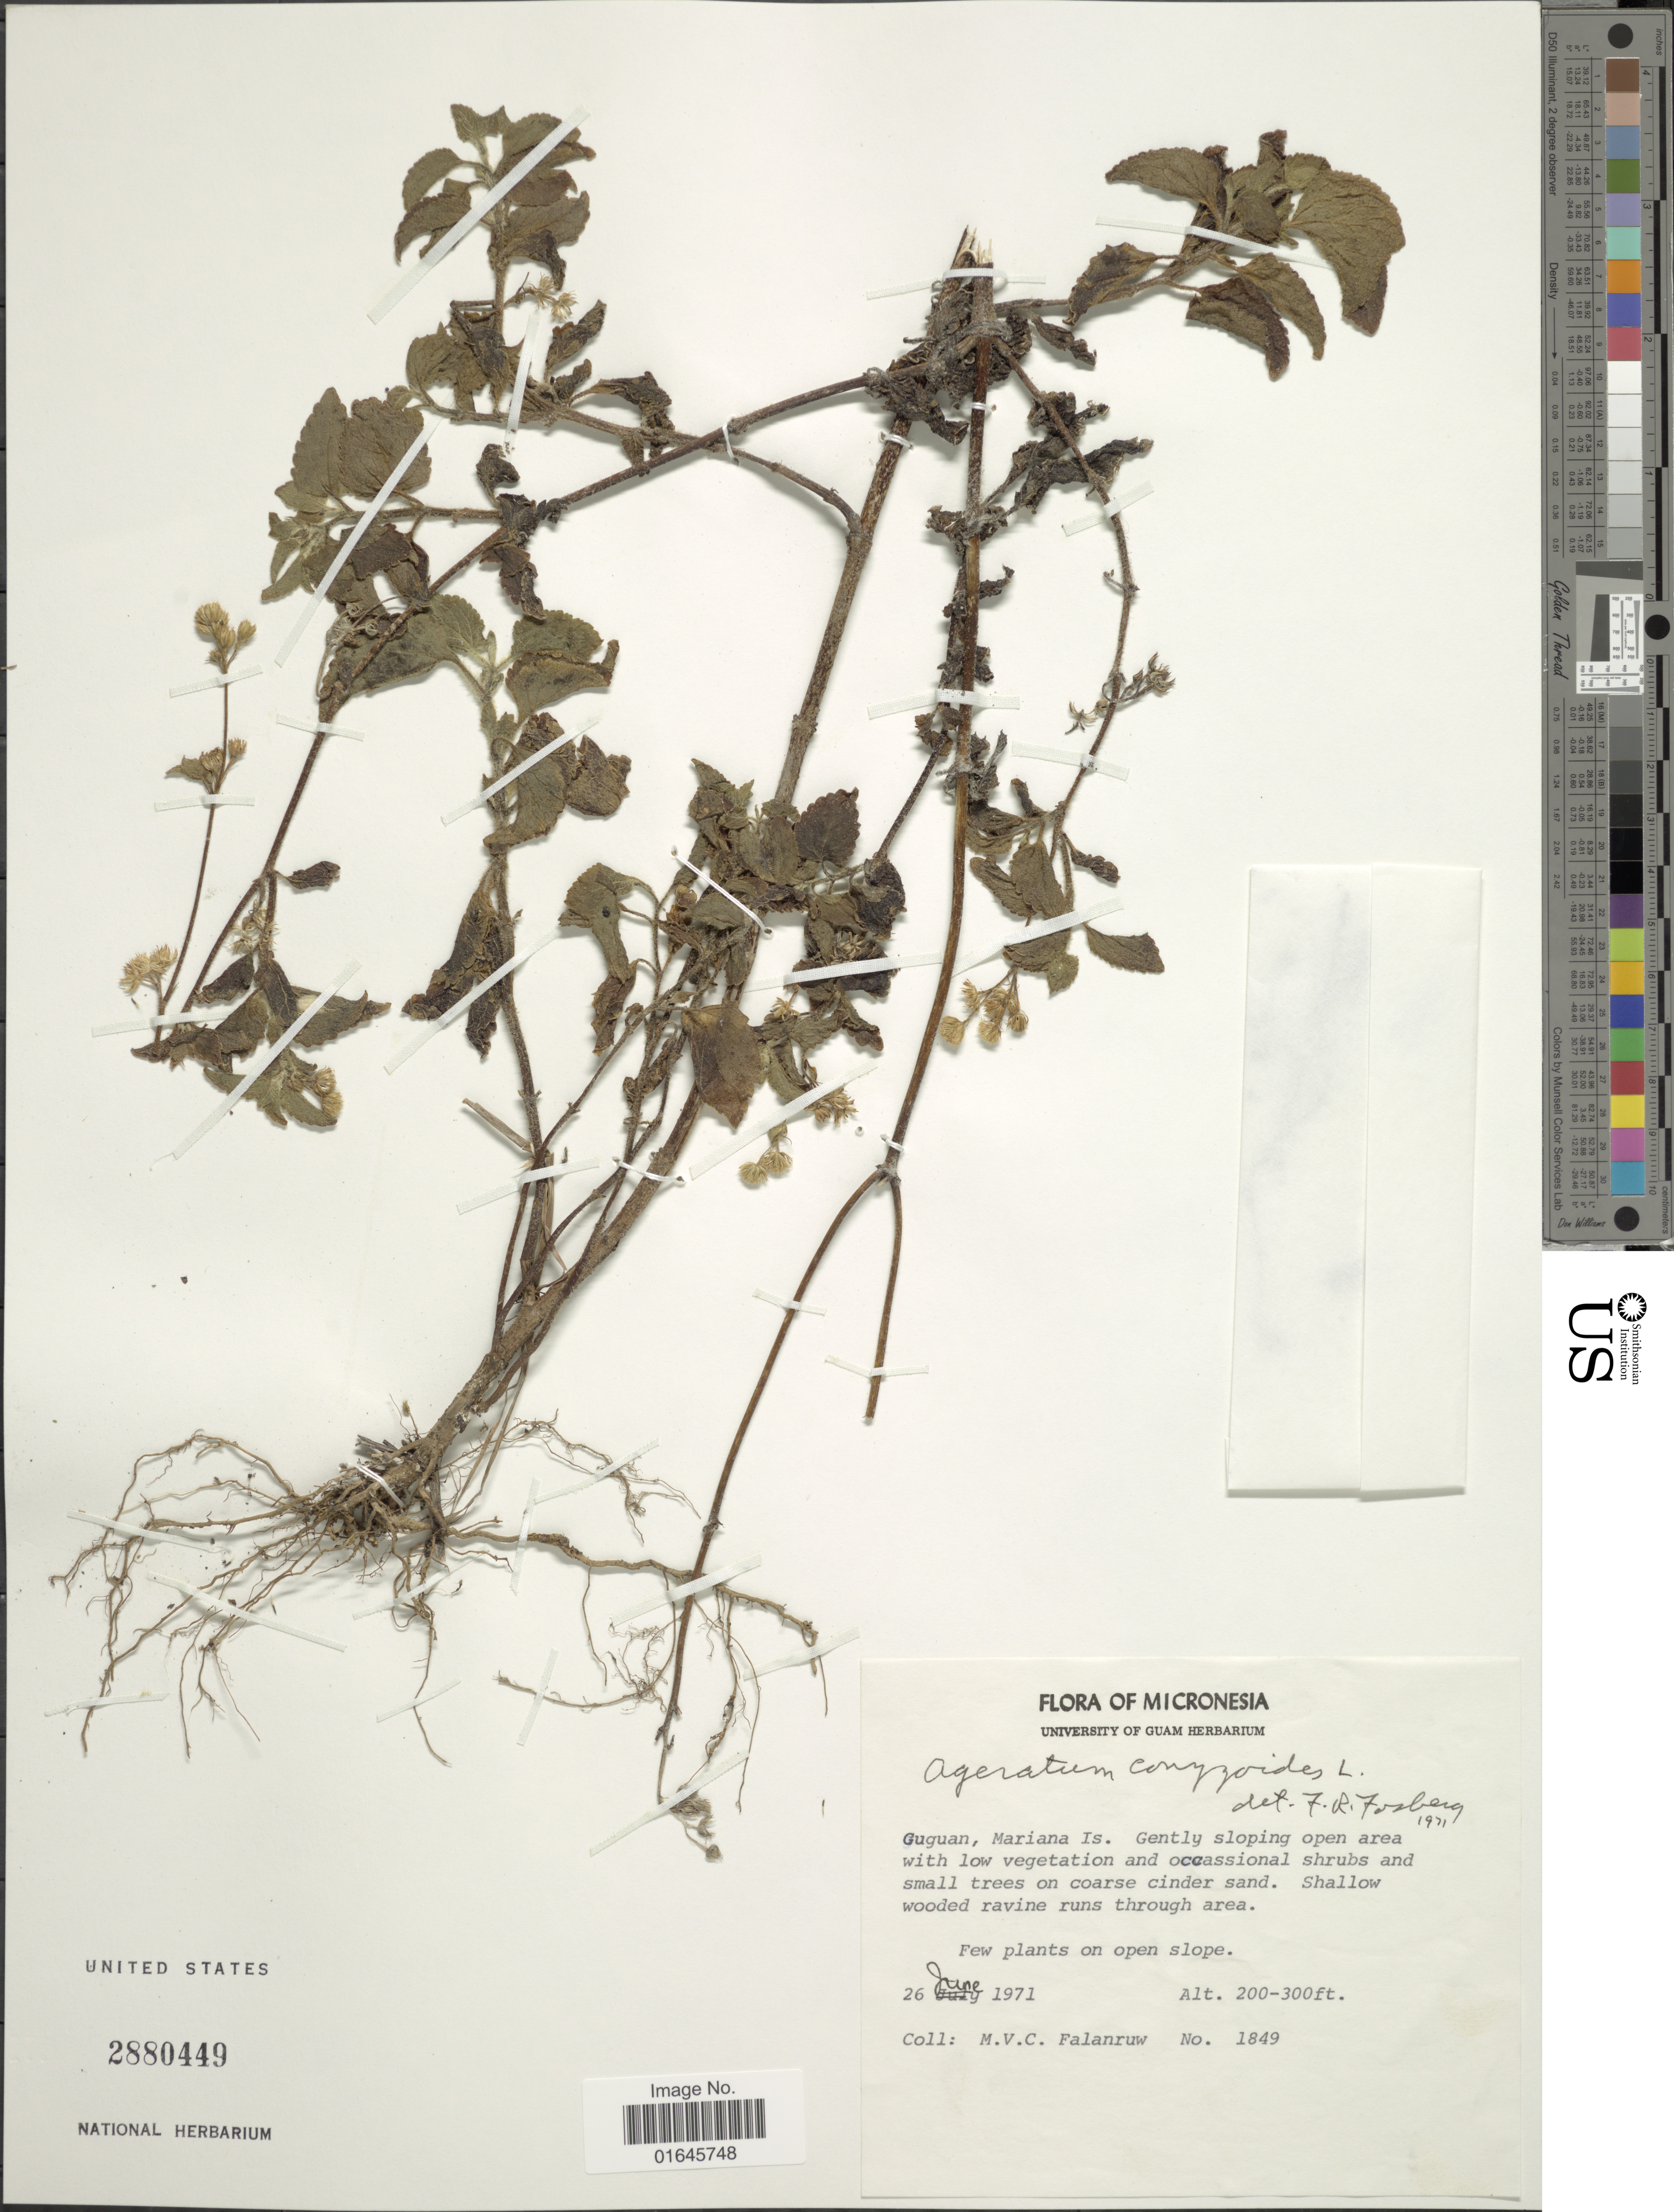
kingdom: Plantae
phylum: Tracheophyta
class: Magnoliopsida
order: Asterales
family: Asteraceae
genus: Ageratum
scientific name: Ageratum conyzoides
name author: L.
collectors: M. V. Falanruw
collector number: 1849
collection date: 1971-06-26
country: Northern Mariana Islands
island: Guguan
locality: Guguan, Mariana Isl.,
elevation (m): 61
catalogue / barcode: US 2880499